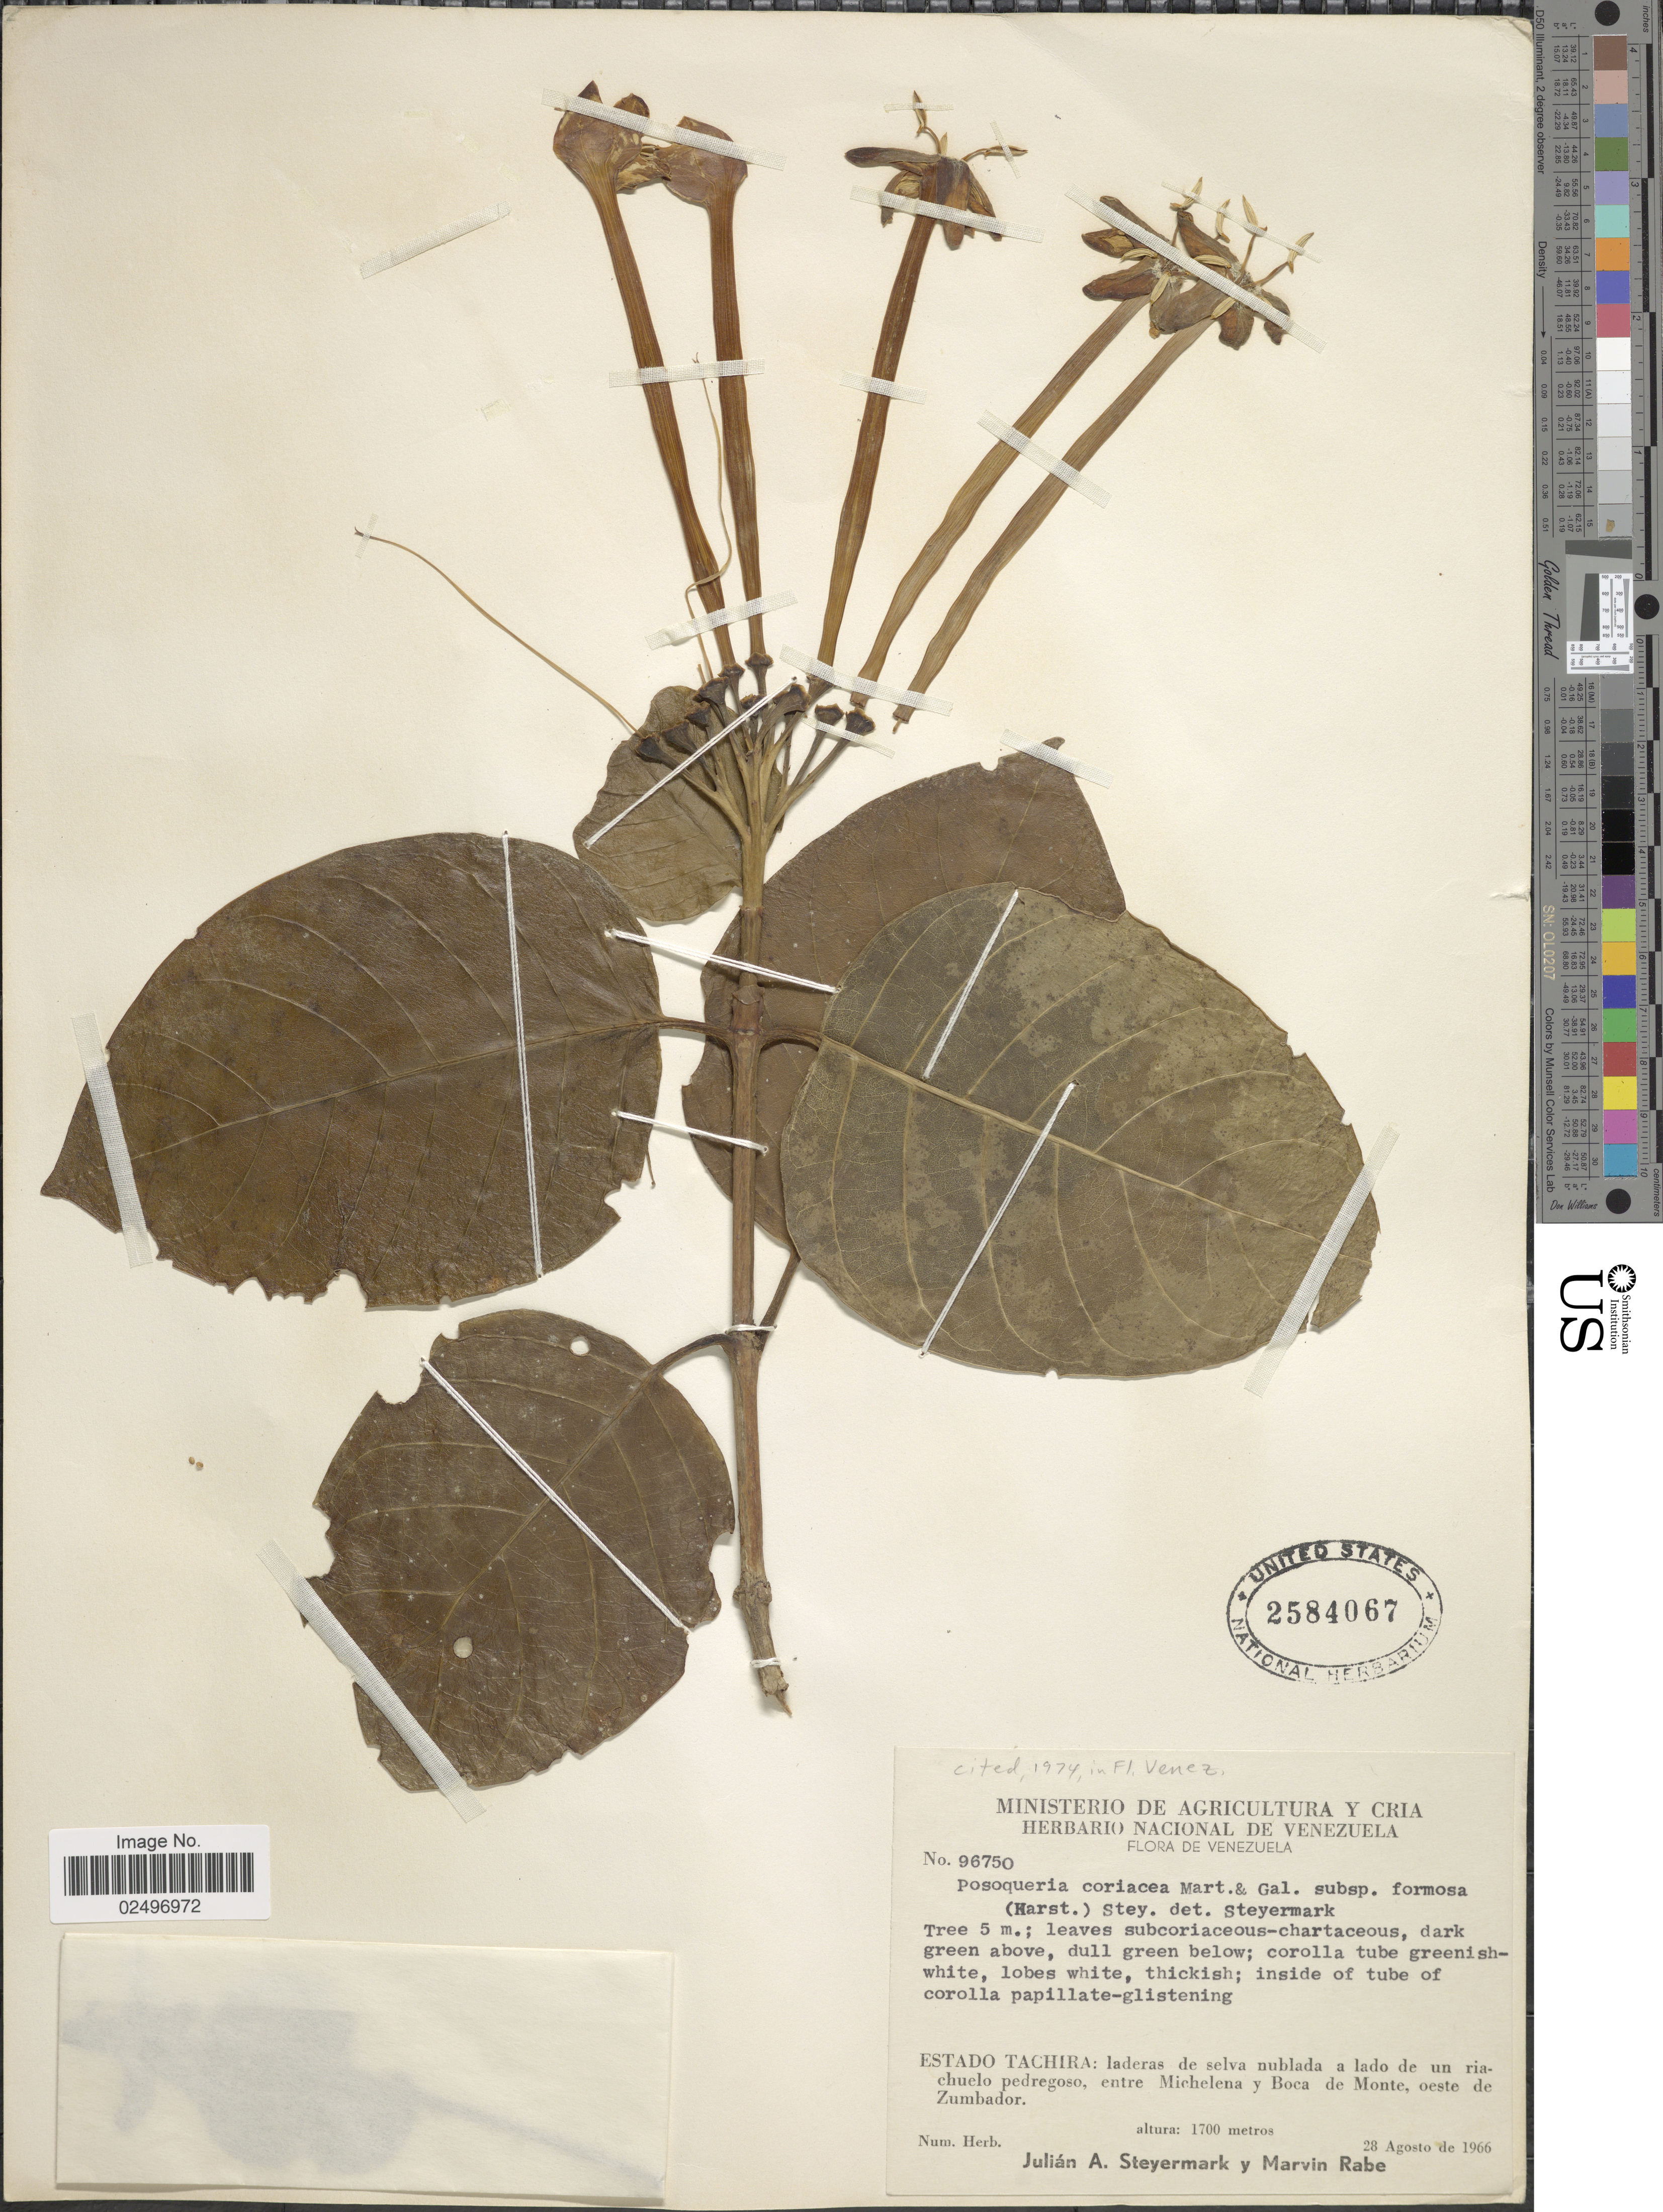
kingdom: Plantae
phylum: Tracheophyta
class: Magnoliopsida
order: Gentianales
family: Rubiaceae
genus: Posoqueria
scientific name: Posoqueria coriacea subsp. formosa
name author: M. Martens & Galeotti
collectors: J. Steyermark & M. Rabe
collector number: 96750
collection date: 1966-08-28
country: Venezuela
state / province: Tachira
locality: Laderas de selva nublada a lado de un riachuelo pedregoso, entre Michelena y Boca de Monte, oetse de Zumbador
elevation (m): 1700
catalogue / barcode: US 2584067